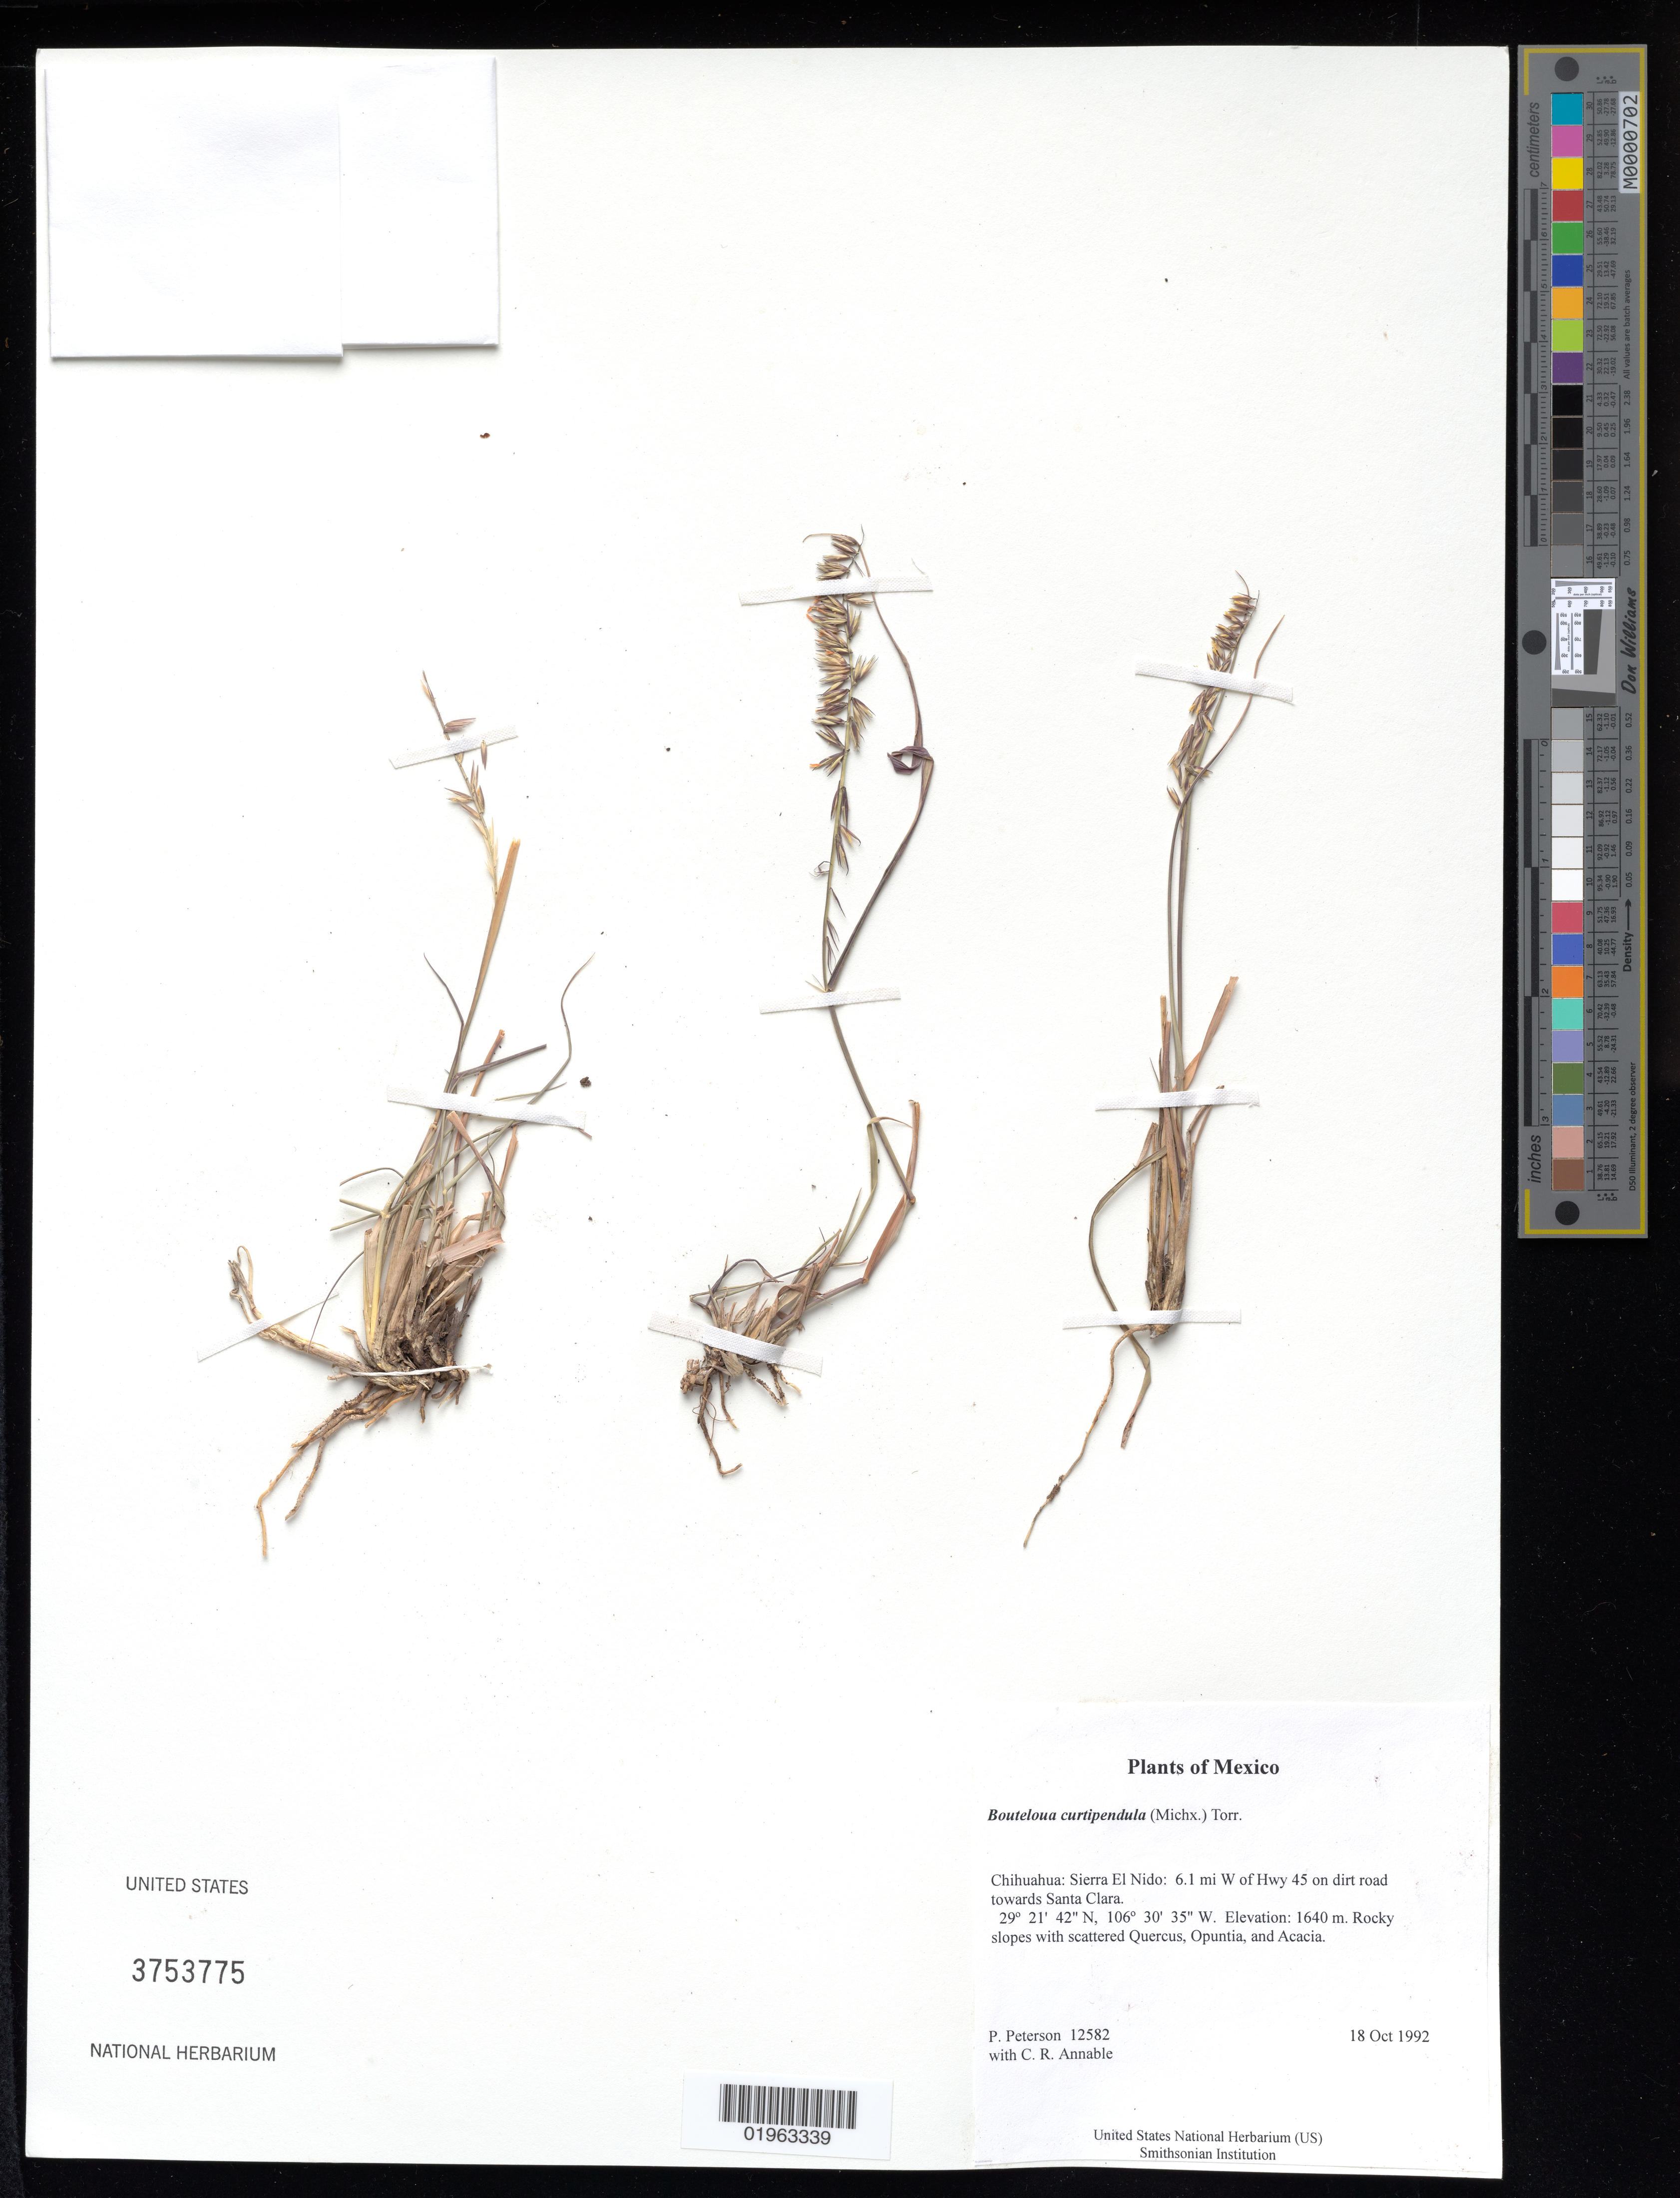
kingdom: Plantae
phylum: Tracheophyta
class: Liliopsida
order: Poales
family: Poaceae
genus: Bouteloua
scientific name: Bouteloua curtipendula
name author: (Michx.) Torr.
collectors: P. M. Peterson & C. R. Annable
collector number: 12582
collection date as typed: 18 Oct 1992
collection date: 1992-10-18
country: Mexico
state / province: Chihuahua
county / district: Sierra El Nido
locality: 6.1 mi W of Hwy 45 on dirt road towards Santa Clara.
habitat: Rocky slopes with scattered Quercus, Opuntia, and Acacia.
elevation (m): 1640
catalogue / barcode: US 3753775